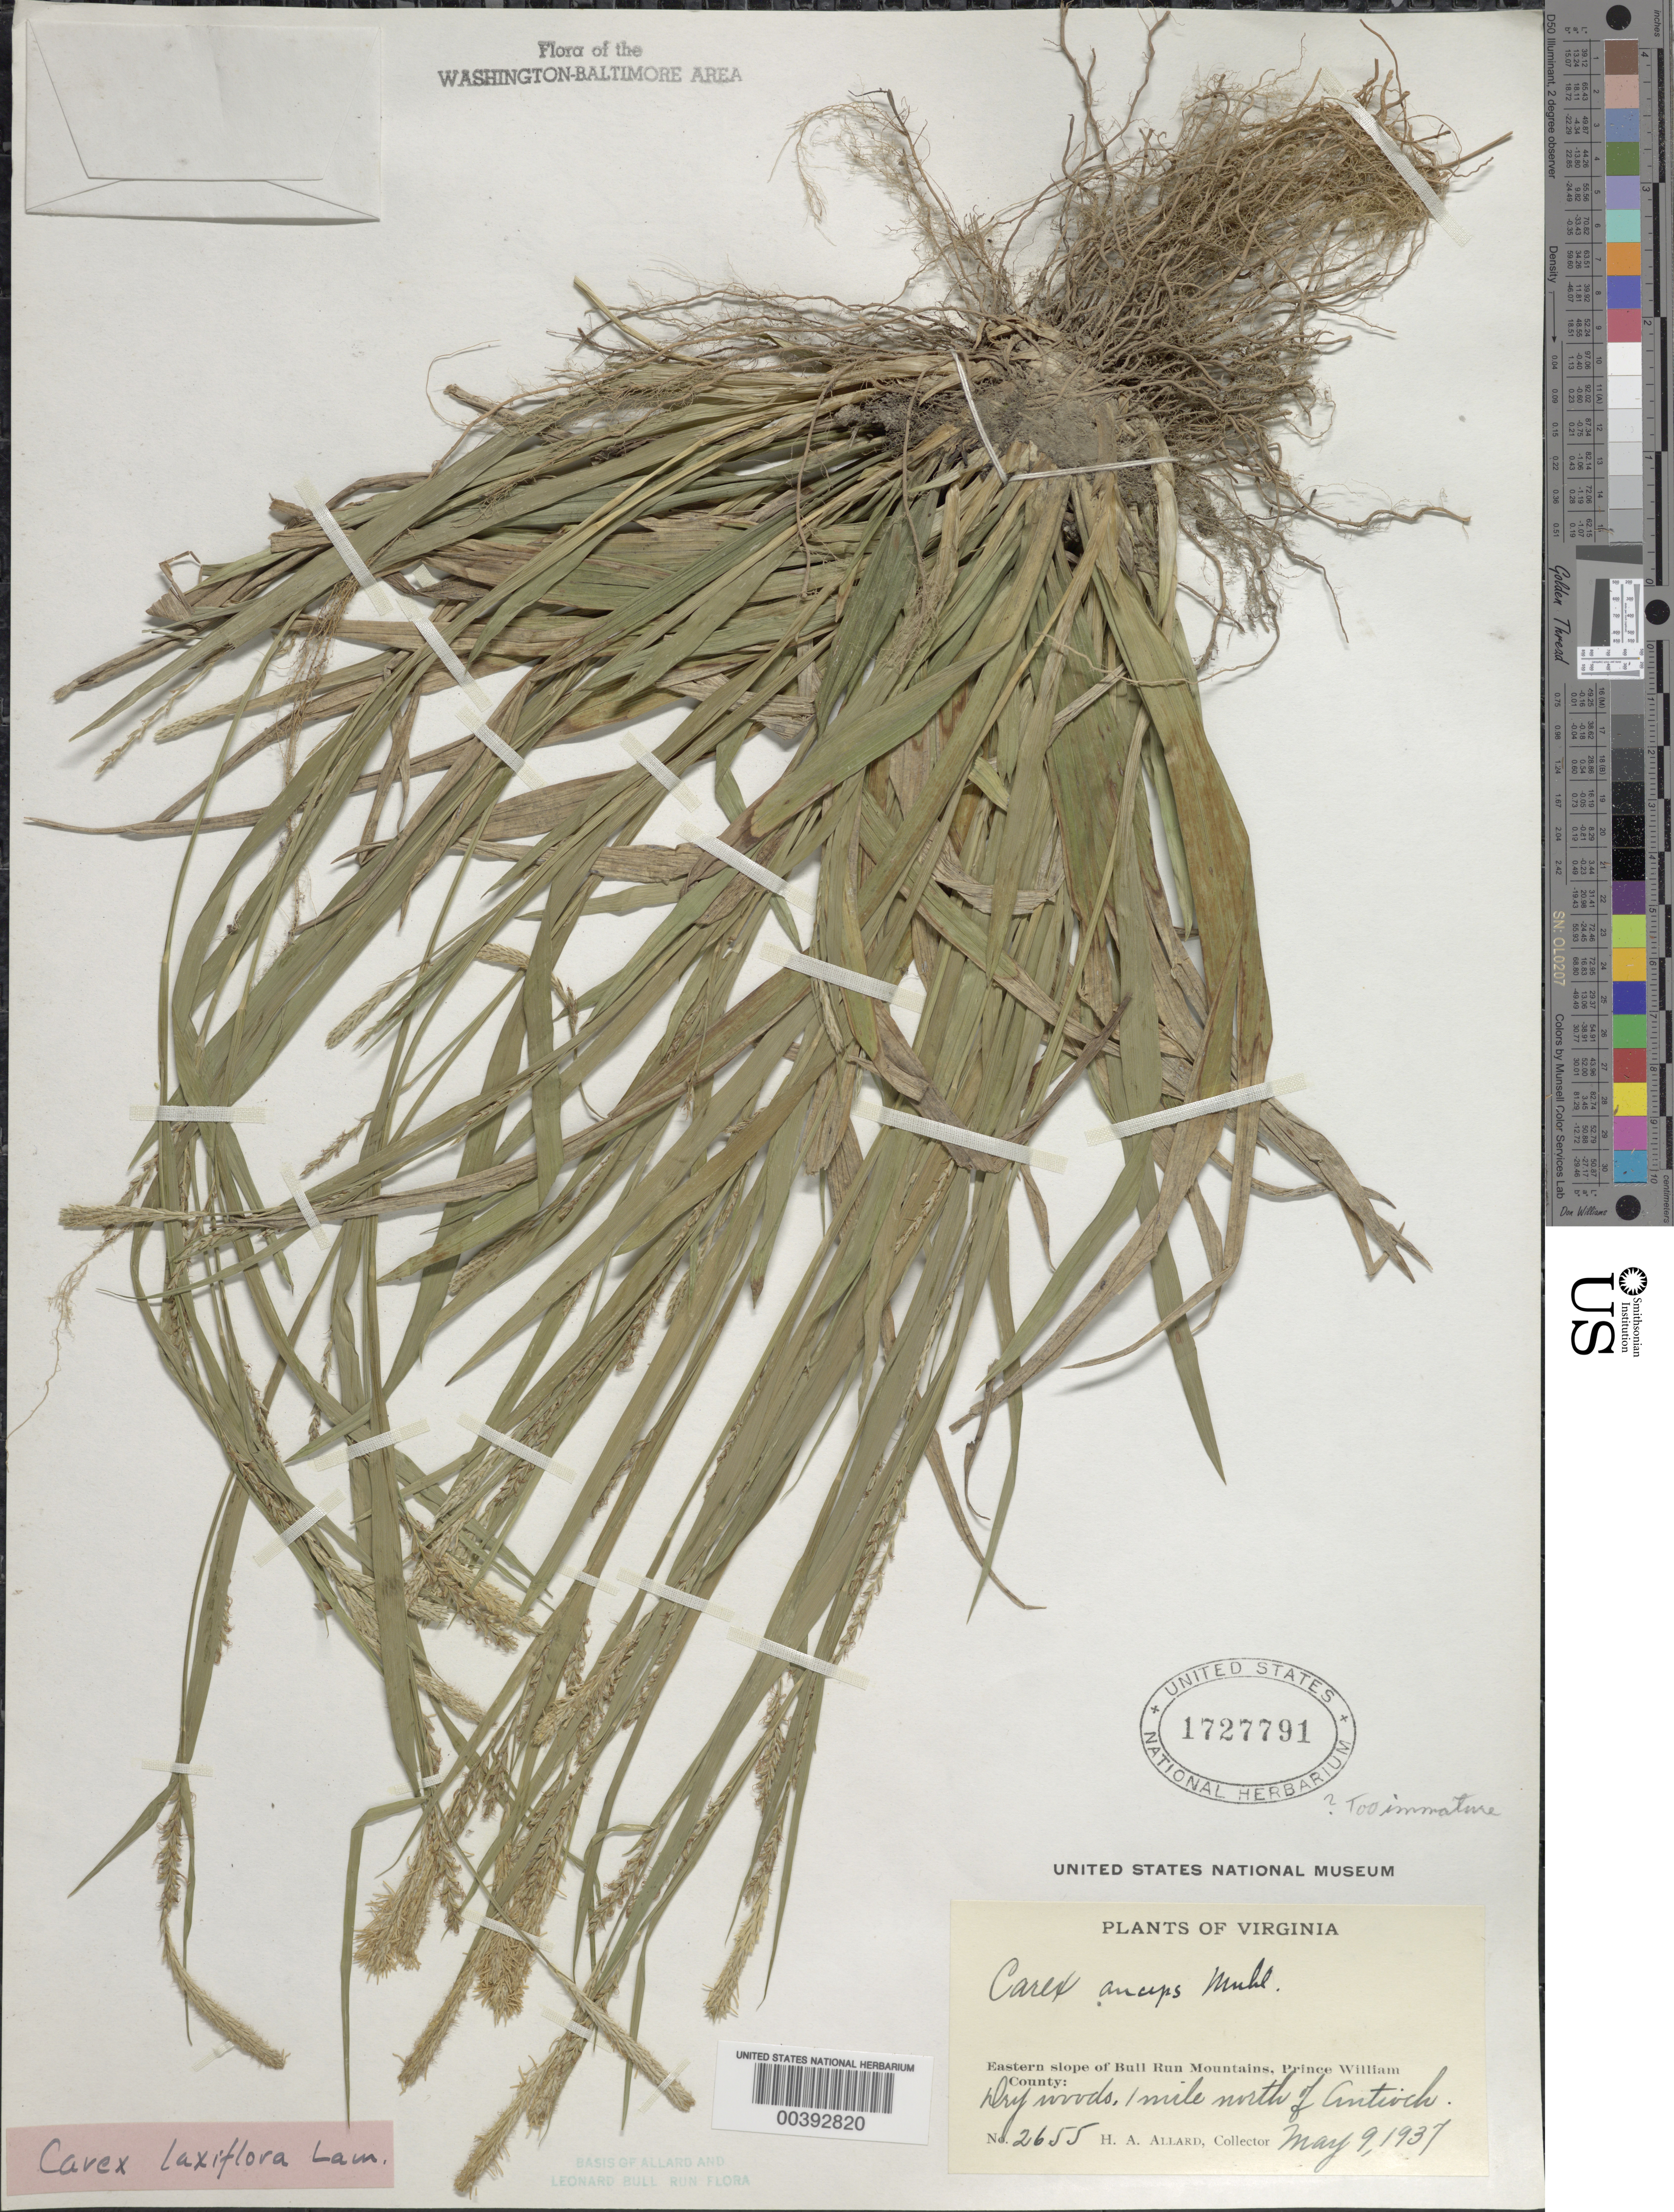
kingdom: Plantae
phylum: Tracheophyta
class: Liliopsida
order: Poales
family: Cyperaceae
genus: Carex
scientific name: Carex laxiflora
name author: Lam.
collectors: H. A. Allard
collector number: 2655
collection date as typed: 09 May 1937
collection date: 1937-05-09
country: United States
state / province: Virginia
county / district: Prince William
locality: N of Antioch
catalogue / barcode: US 1727791